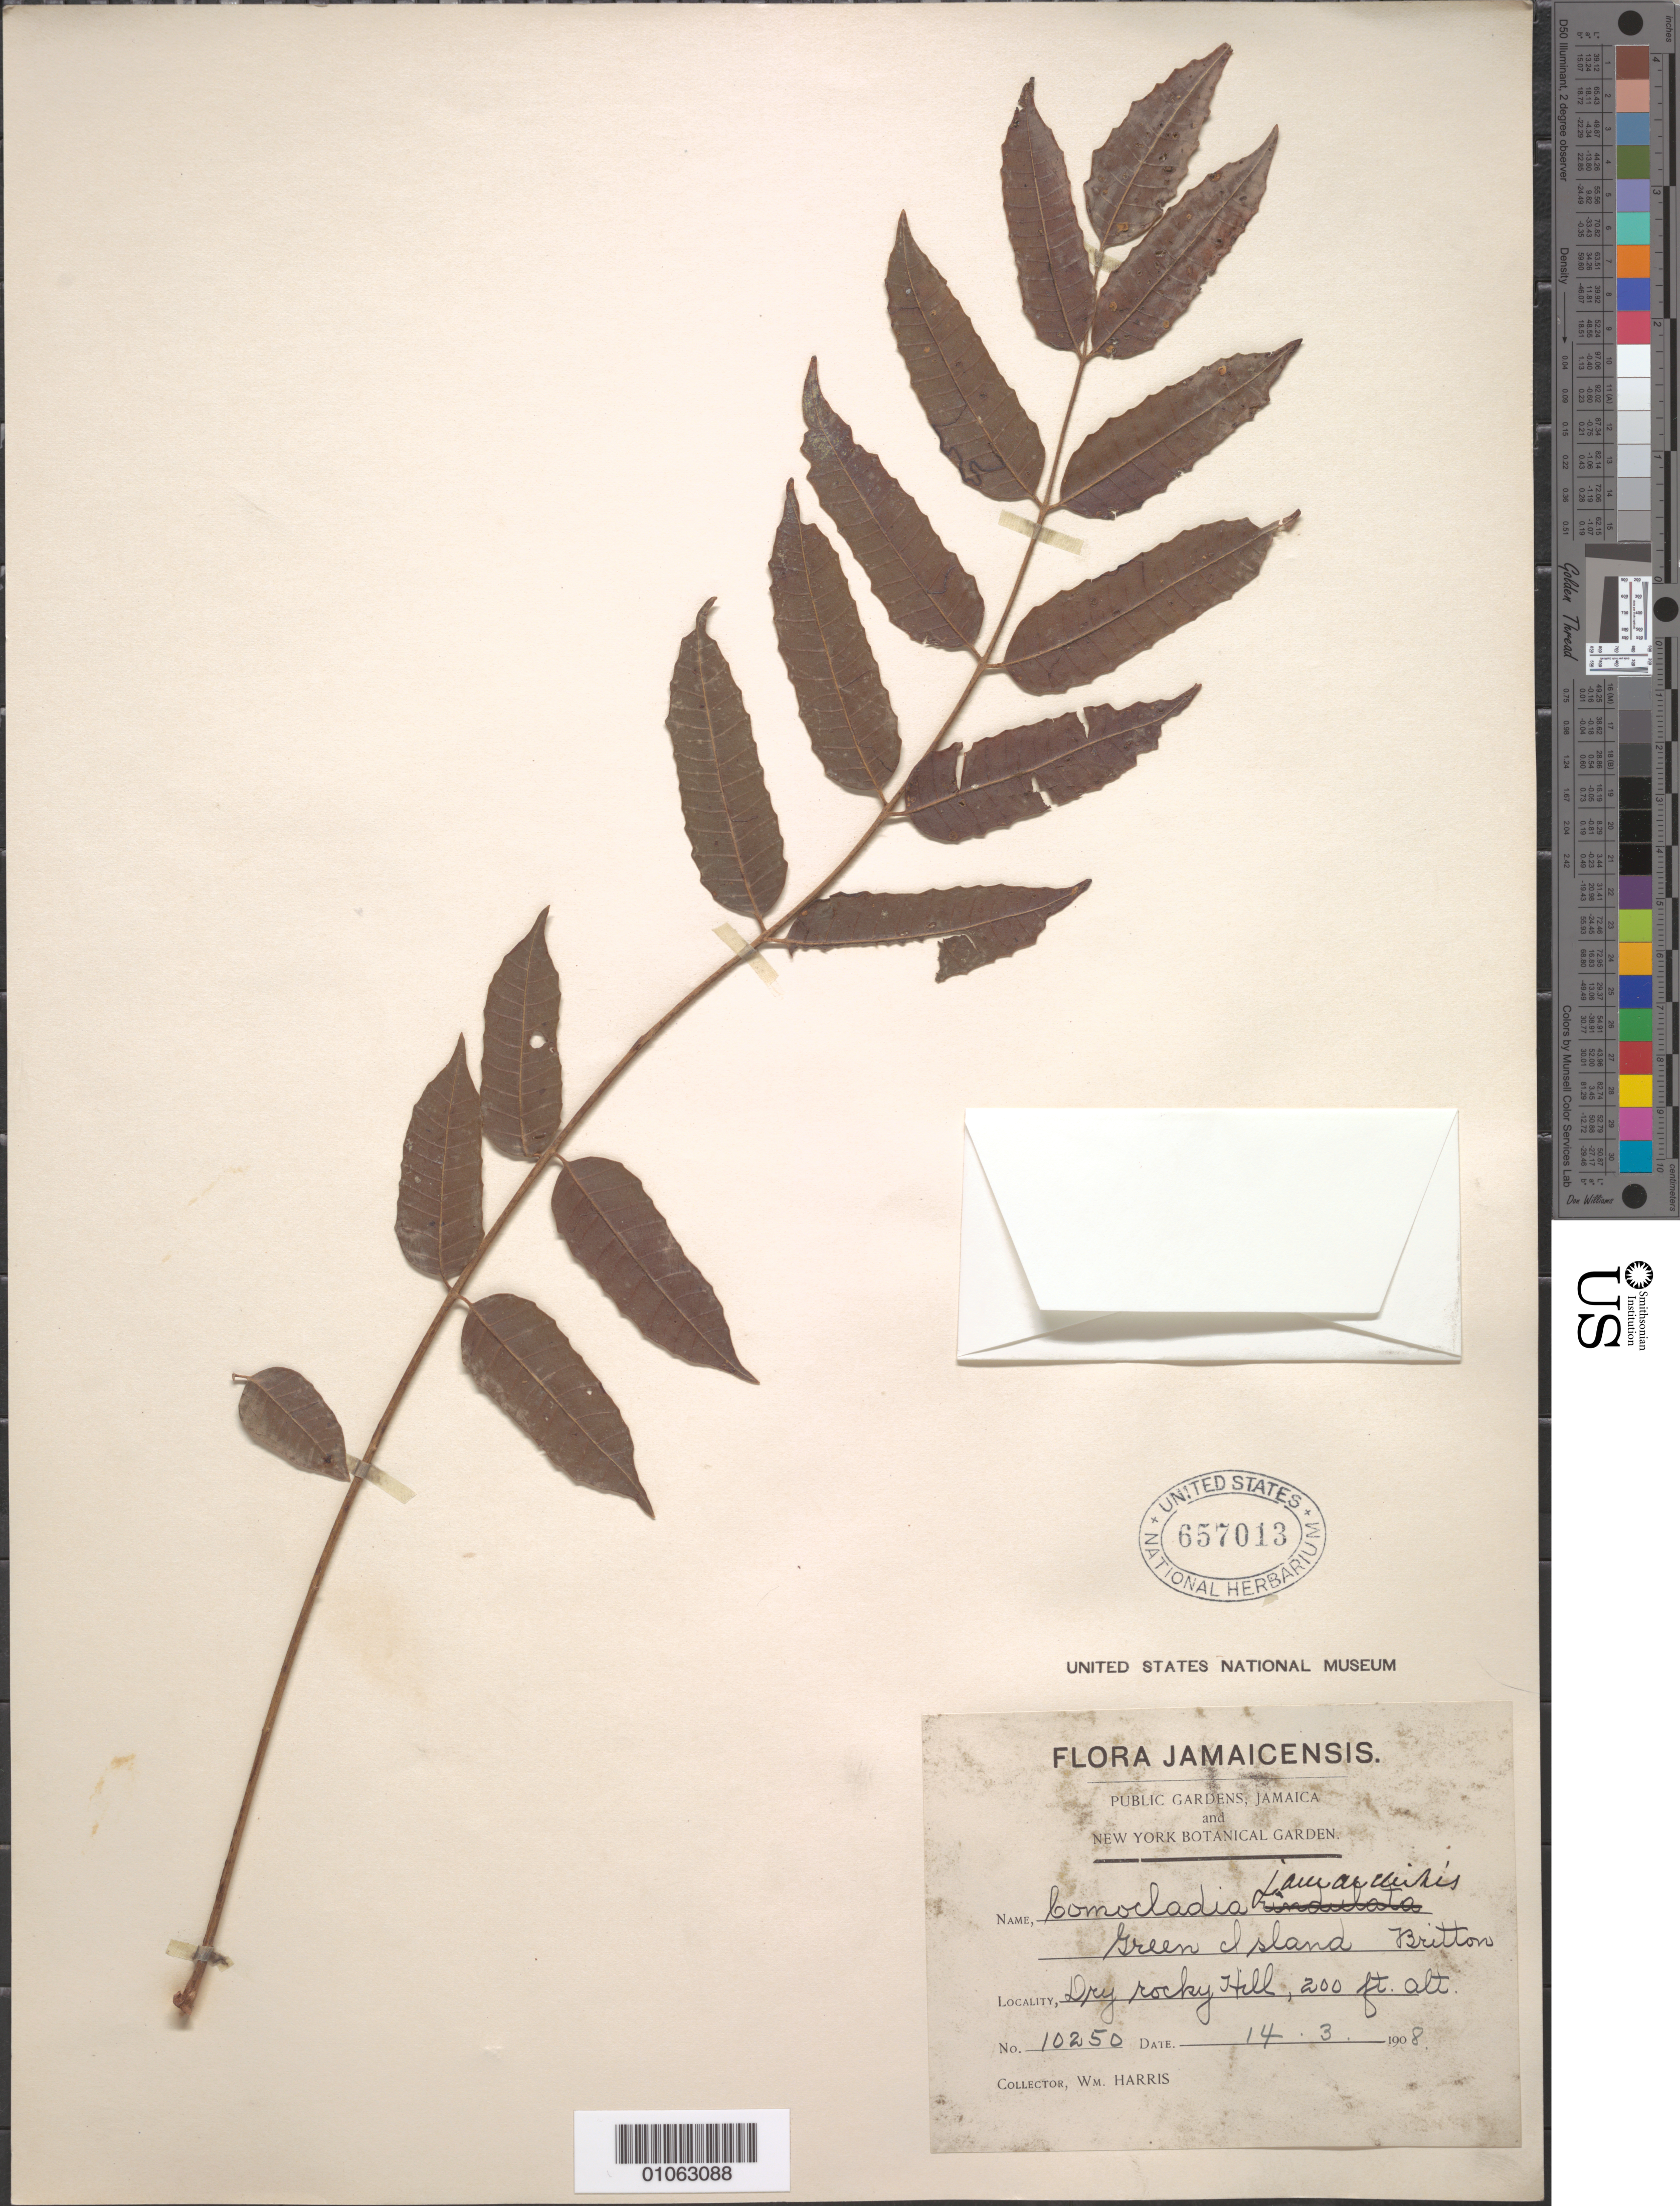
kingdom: Plantae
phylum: Tracheophyta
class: Magnoliopsida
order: Sapindales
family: Anacardiaceae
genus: Comocladia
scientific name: Comocladia jamaicensis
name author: Britton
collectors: W. Harris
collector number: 10250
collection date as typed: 14 Mar 1908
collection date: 1908-03-14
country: Jamaica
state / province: Hanover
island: Green I.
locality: Green Island, Dry rocky hill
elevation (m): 61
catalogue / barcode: US 657013